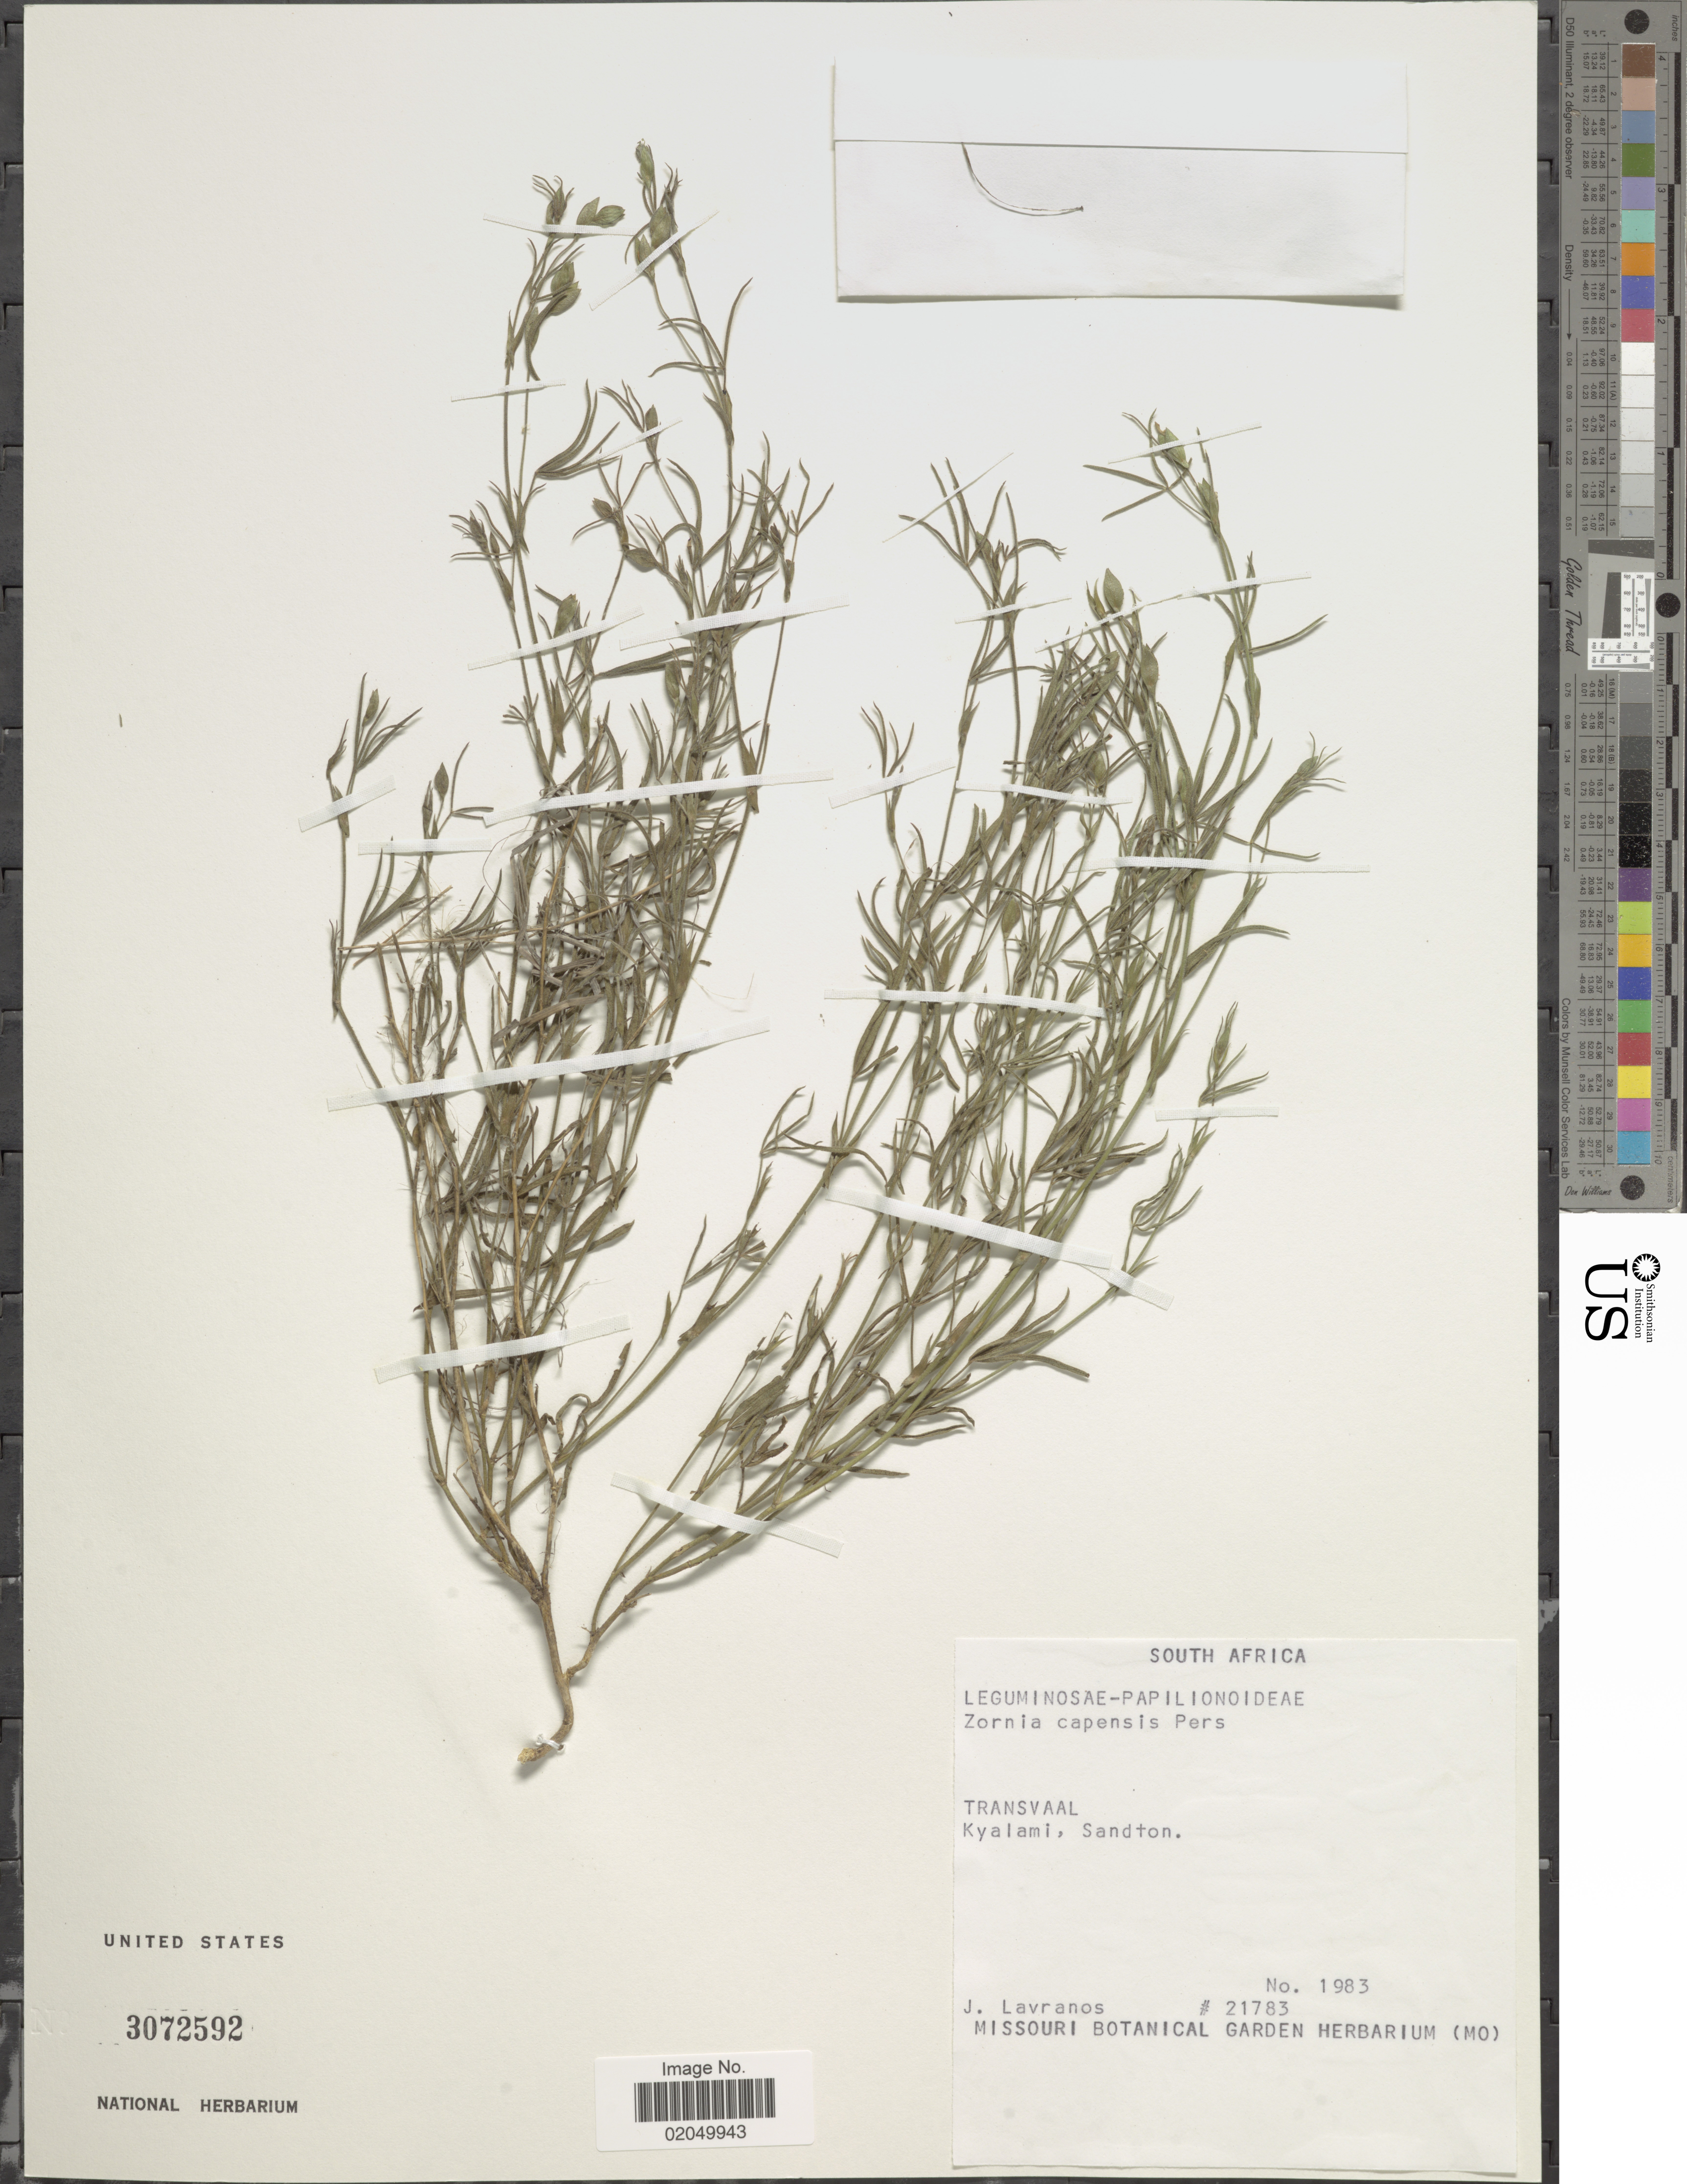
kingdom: Plantae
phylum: Tracheophyta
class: Magnoliopsida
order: Fabales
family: Fabaceae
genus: Zornia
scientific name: Zornia capensis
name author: Pers.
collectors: J. Lavranos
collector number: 21783/1983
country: South Africa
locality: Transvaal, Kyalami, Sandton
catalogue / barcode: US 3072592